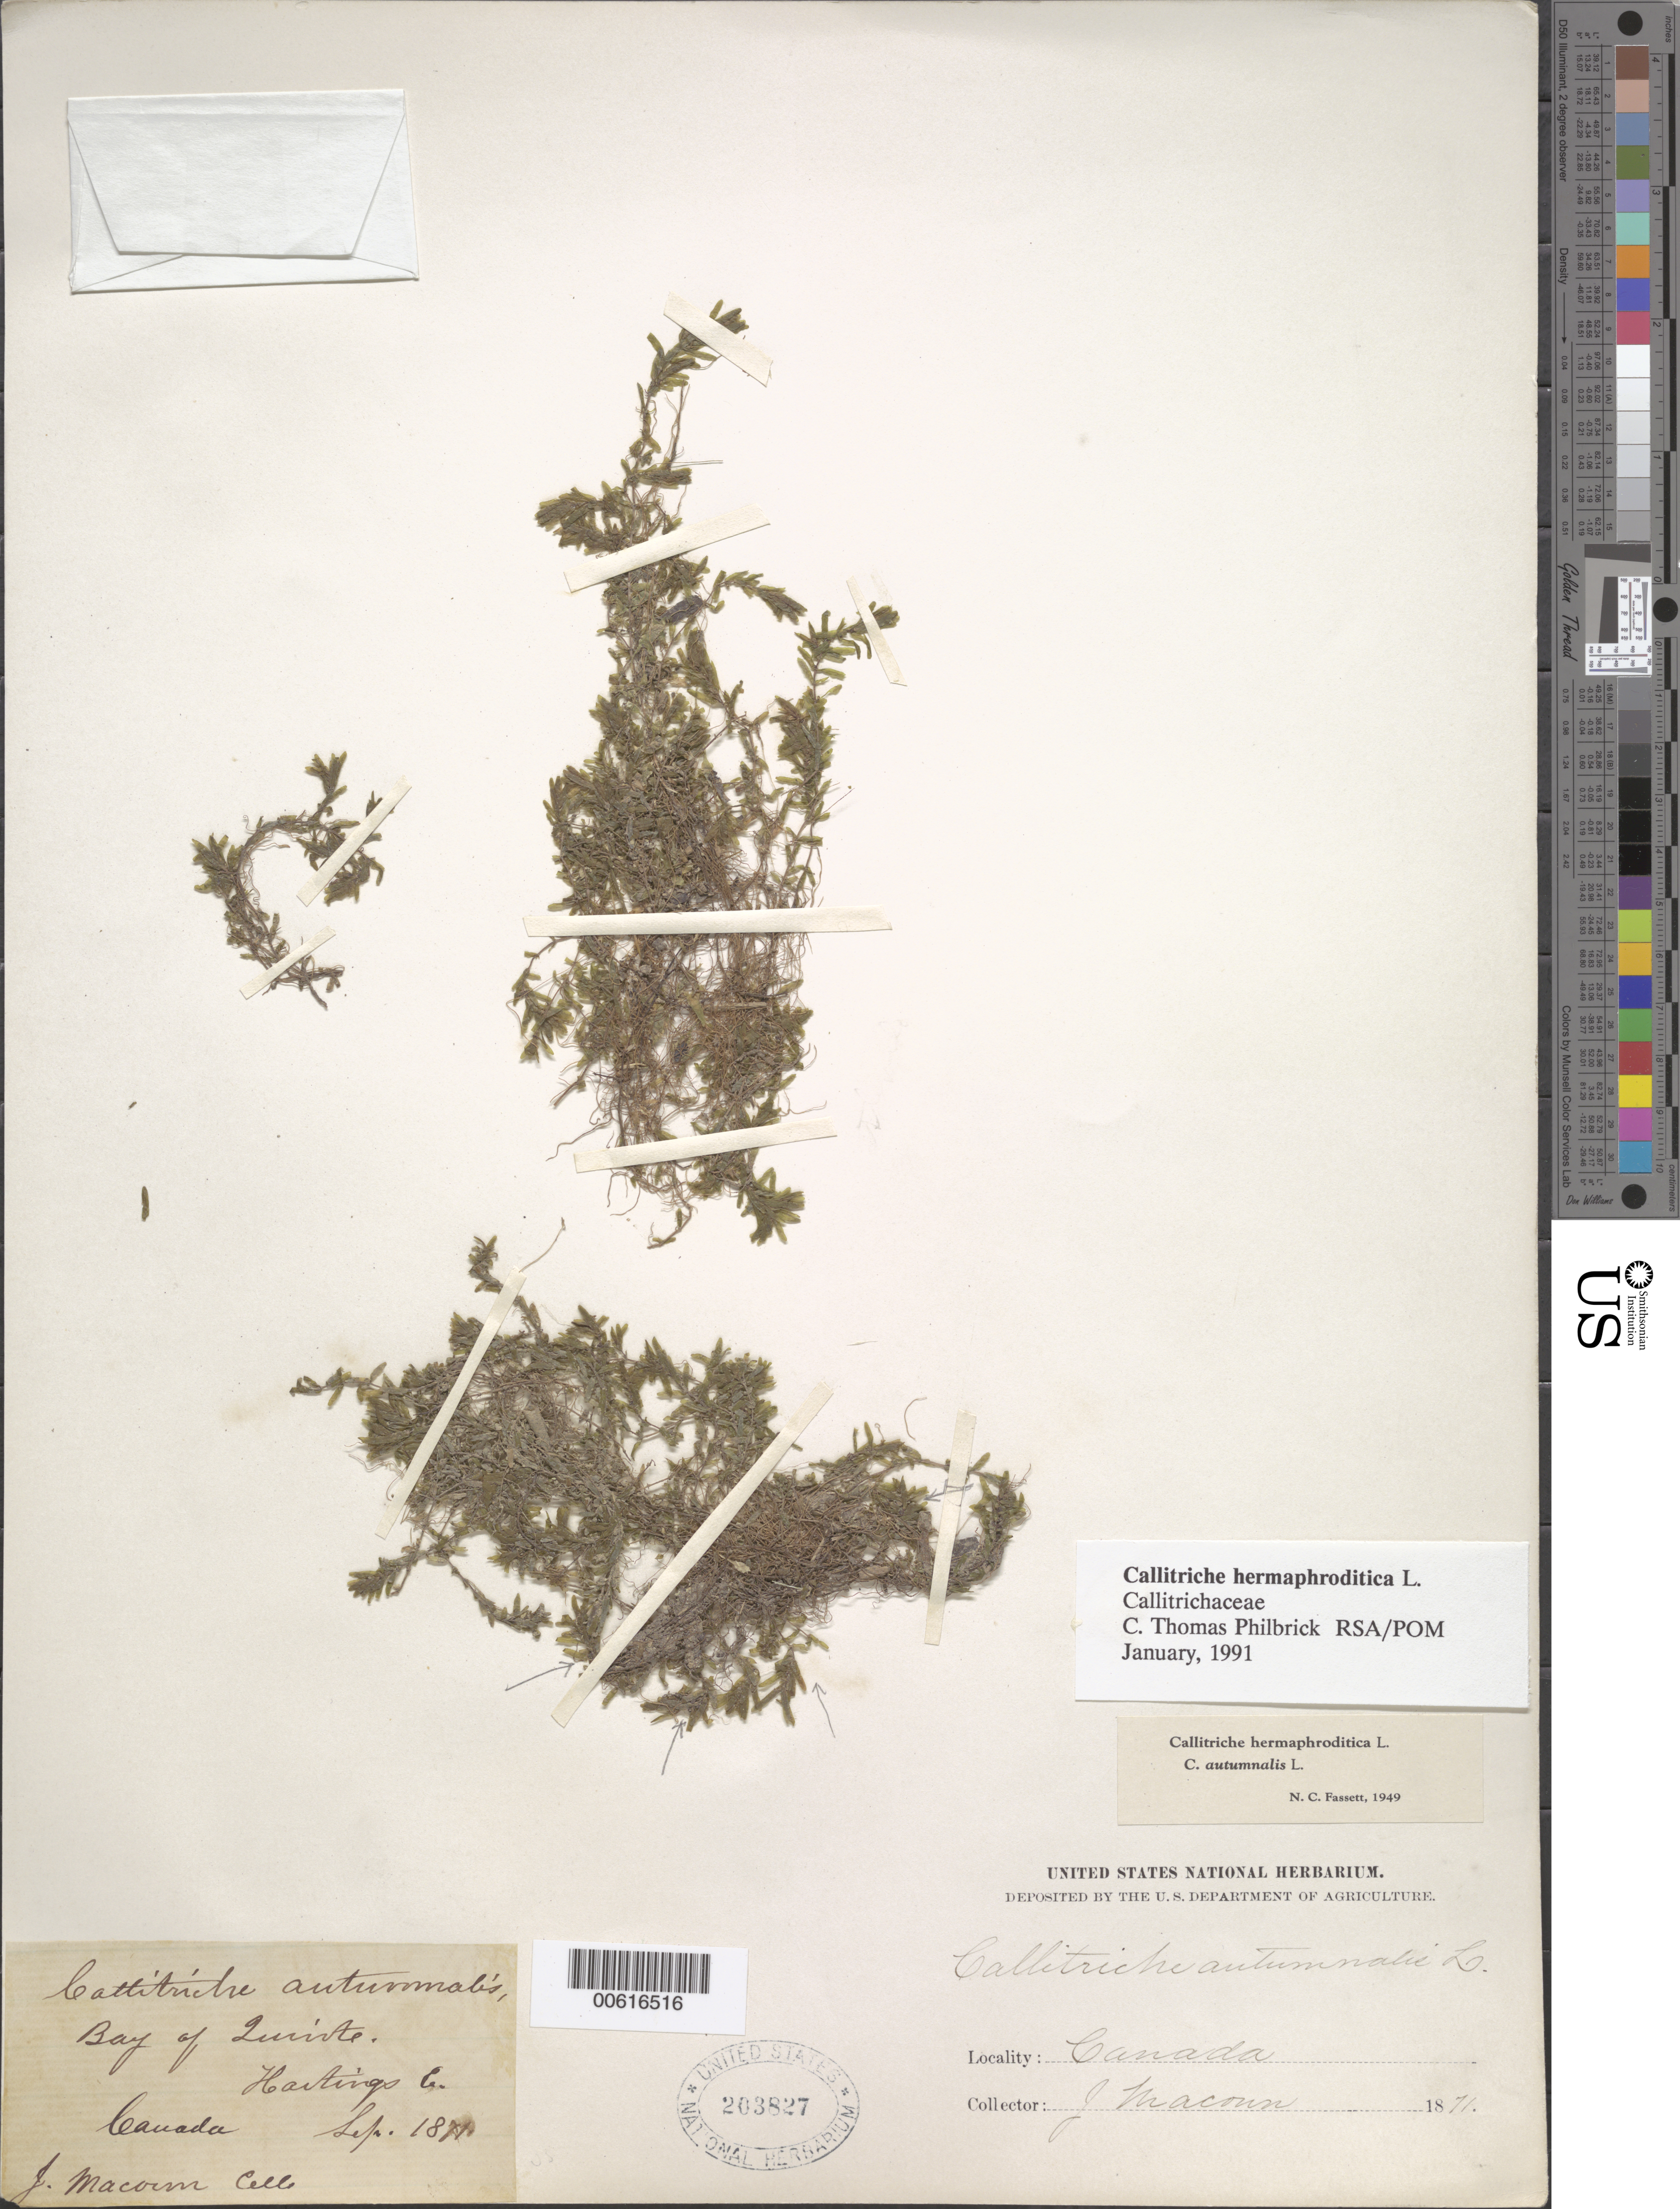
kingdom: Plantae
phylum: Tracheophyta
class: Magnoliopsida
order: Lamiales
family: Plantaginaceae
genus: Callitriche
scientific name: Callitriche hermaphroditica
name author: L.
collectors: J. Macoun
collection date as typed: Sep 1871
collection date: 1871-09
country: Canada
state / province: Ontario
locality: Bay of Quinte, Hartings Cr.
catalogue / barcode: US 203827